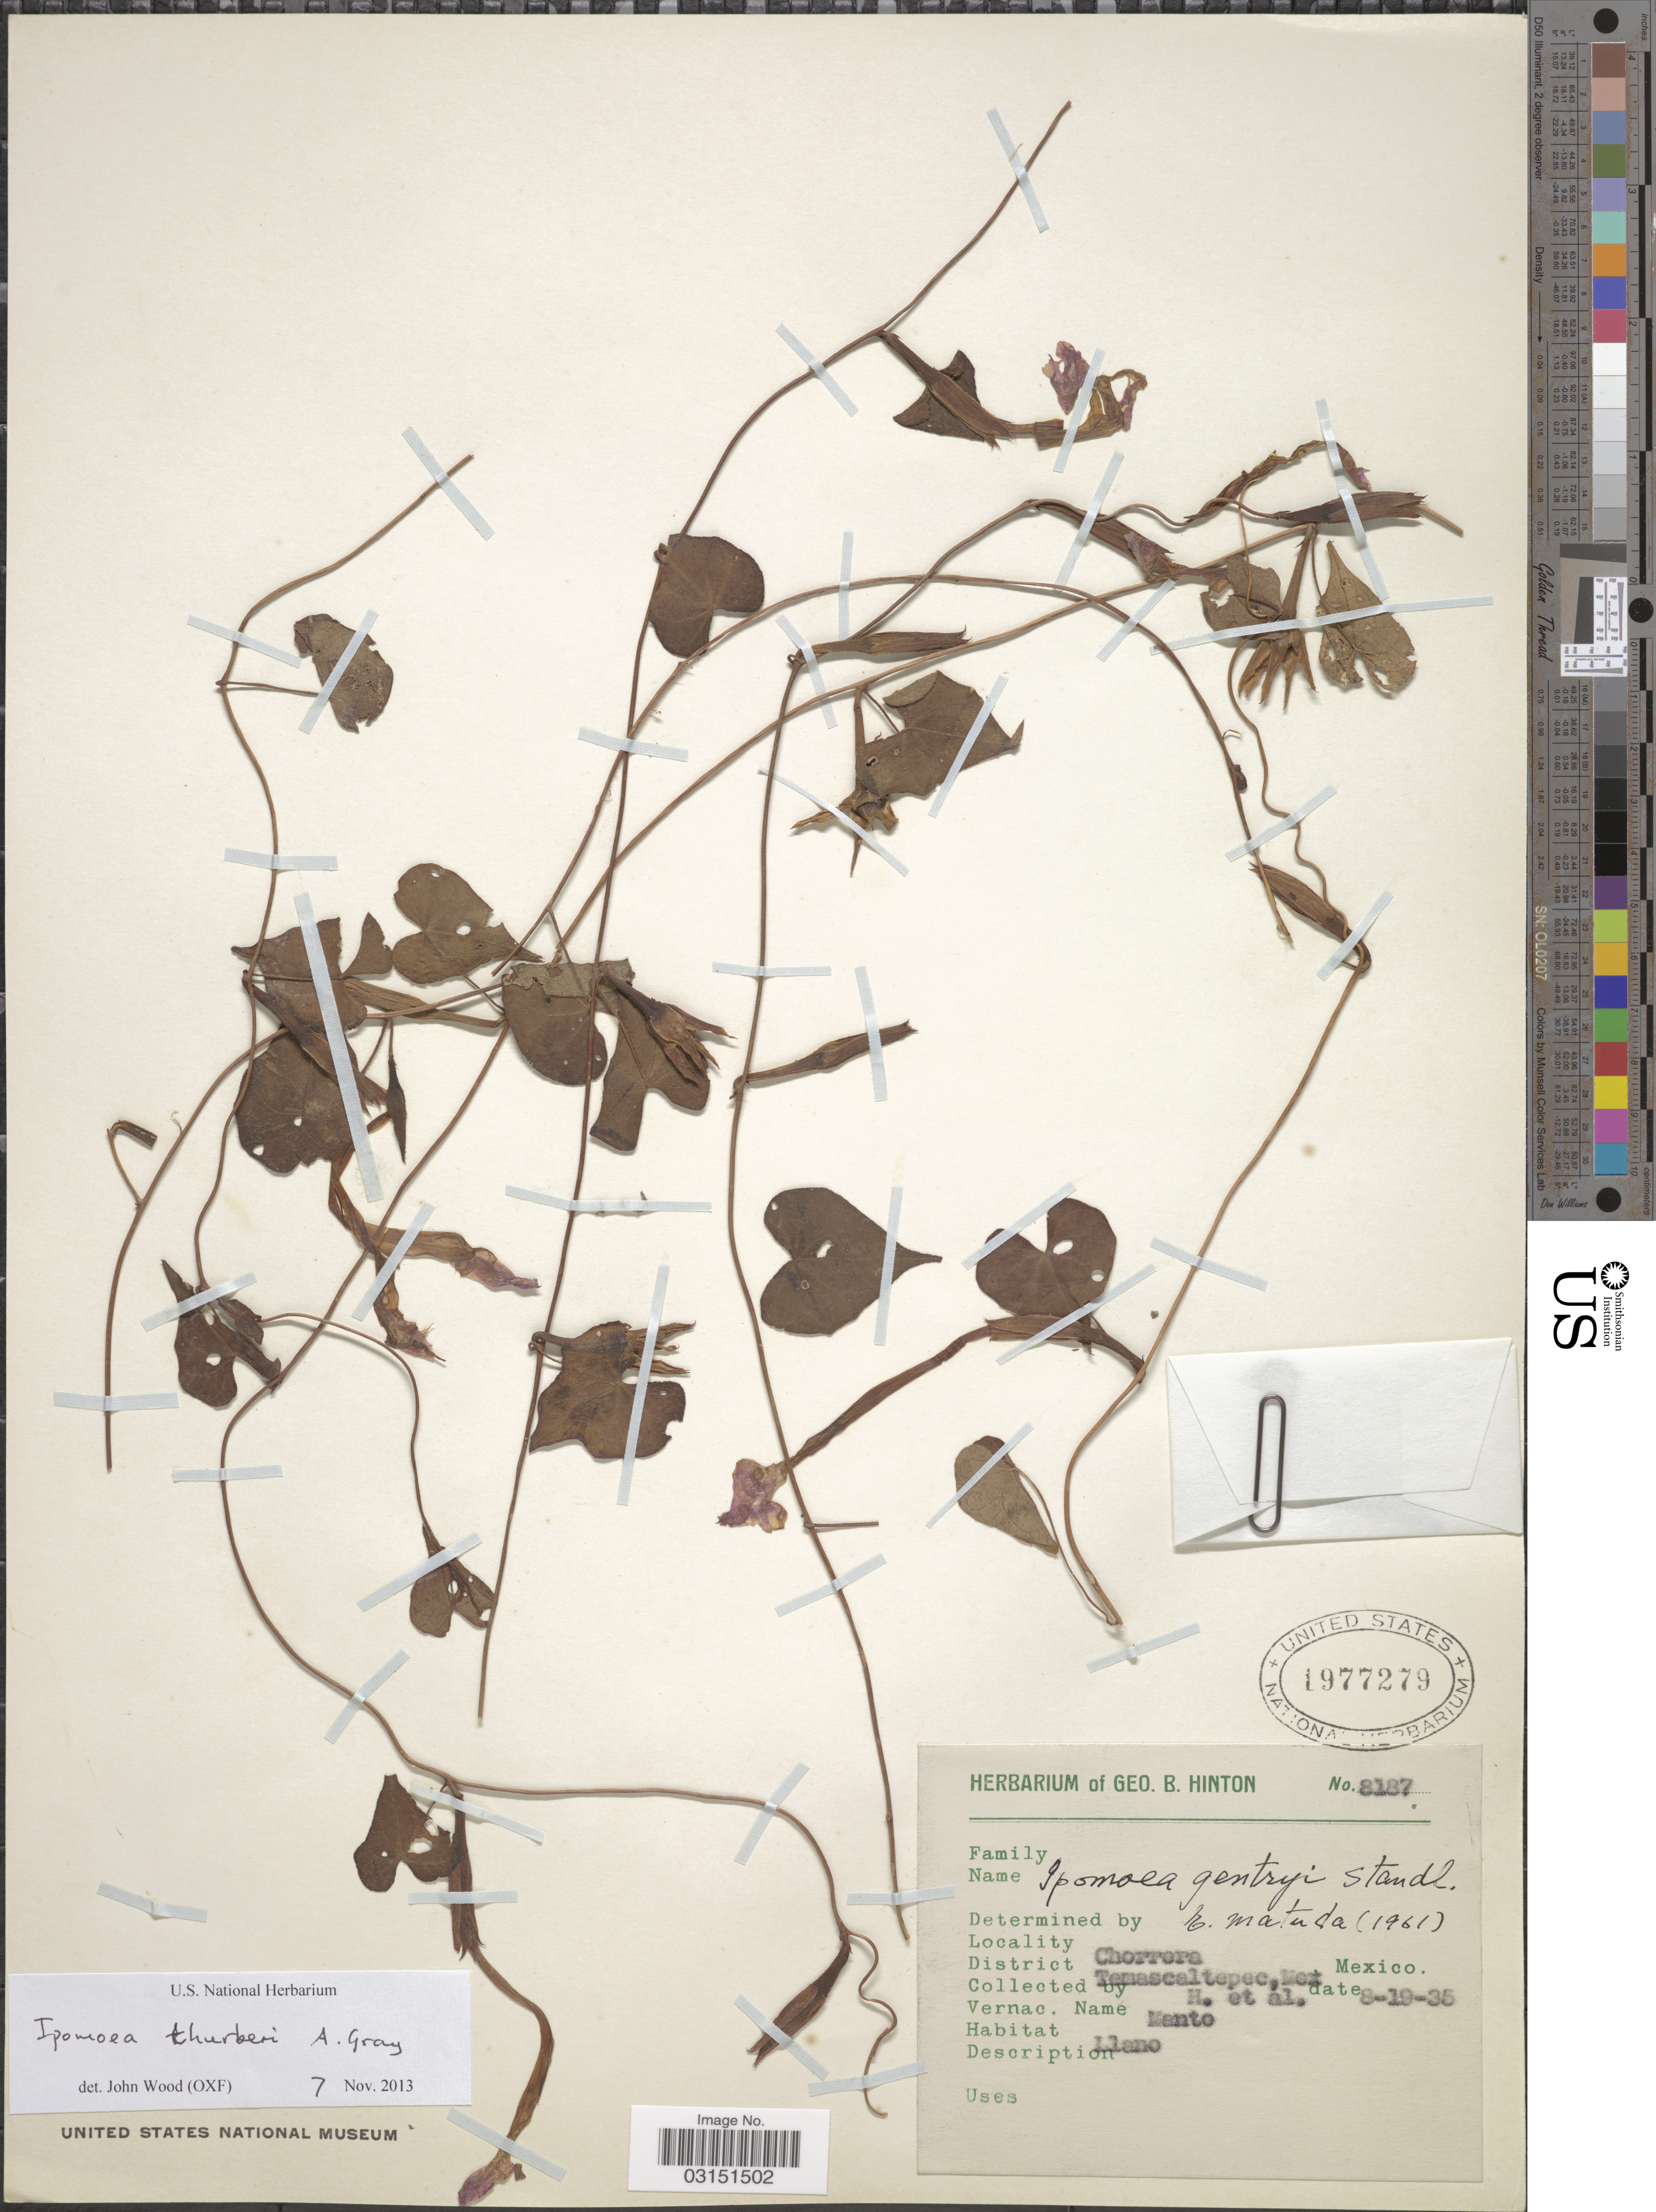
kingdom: Plantae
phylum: Tracheophyta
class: Magnoliopsida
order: Solanales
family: Convolvulaceae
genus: Ipomoea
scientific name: Ipomoea thurberi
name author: A. Gray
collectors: G. B. Hinton & et al.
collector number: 8187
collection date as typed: Transcribed d/m/y: 19/8/35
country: Mexico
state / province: México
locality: Chorrera. District Temascaltepec.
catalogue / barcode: US 1977279